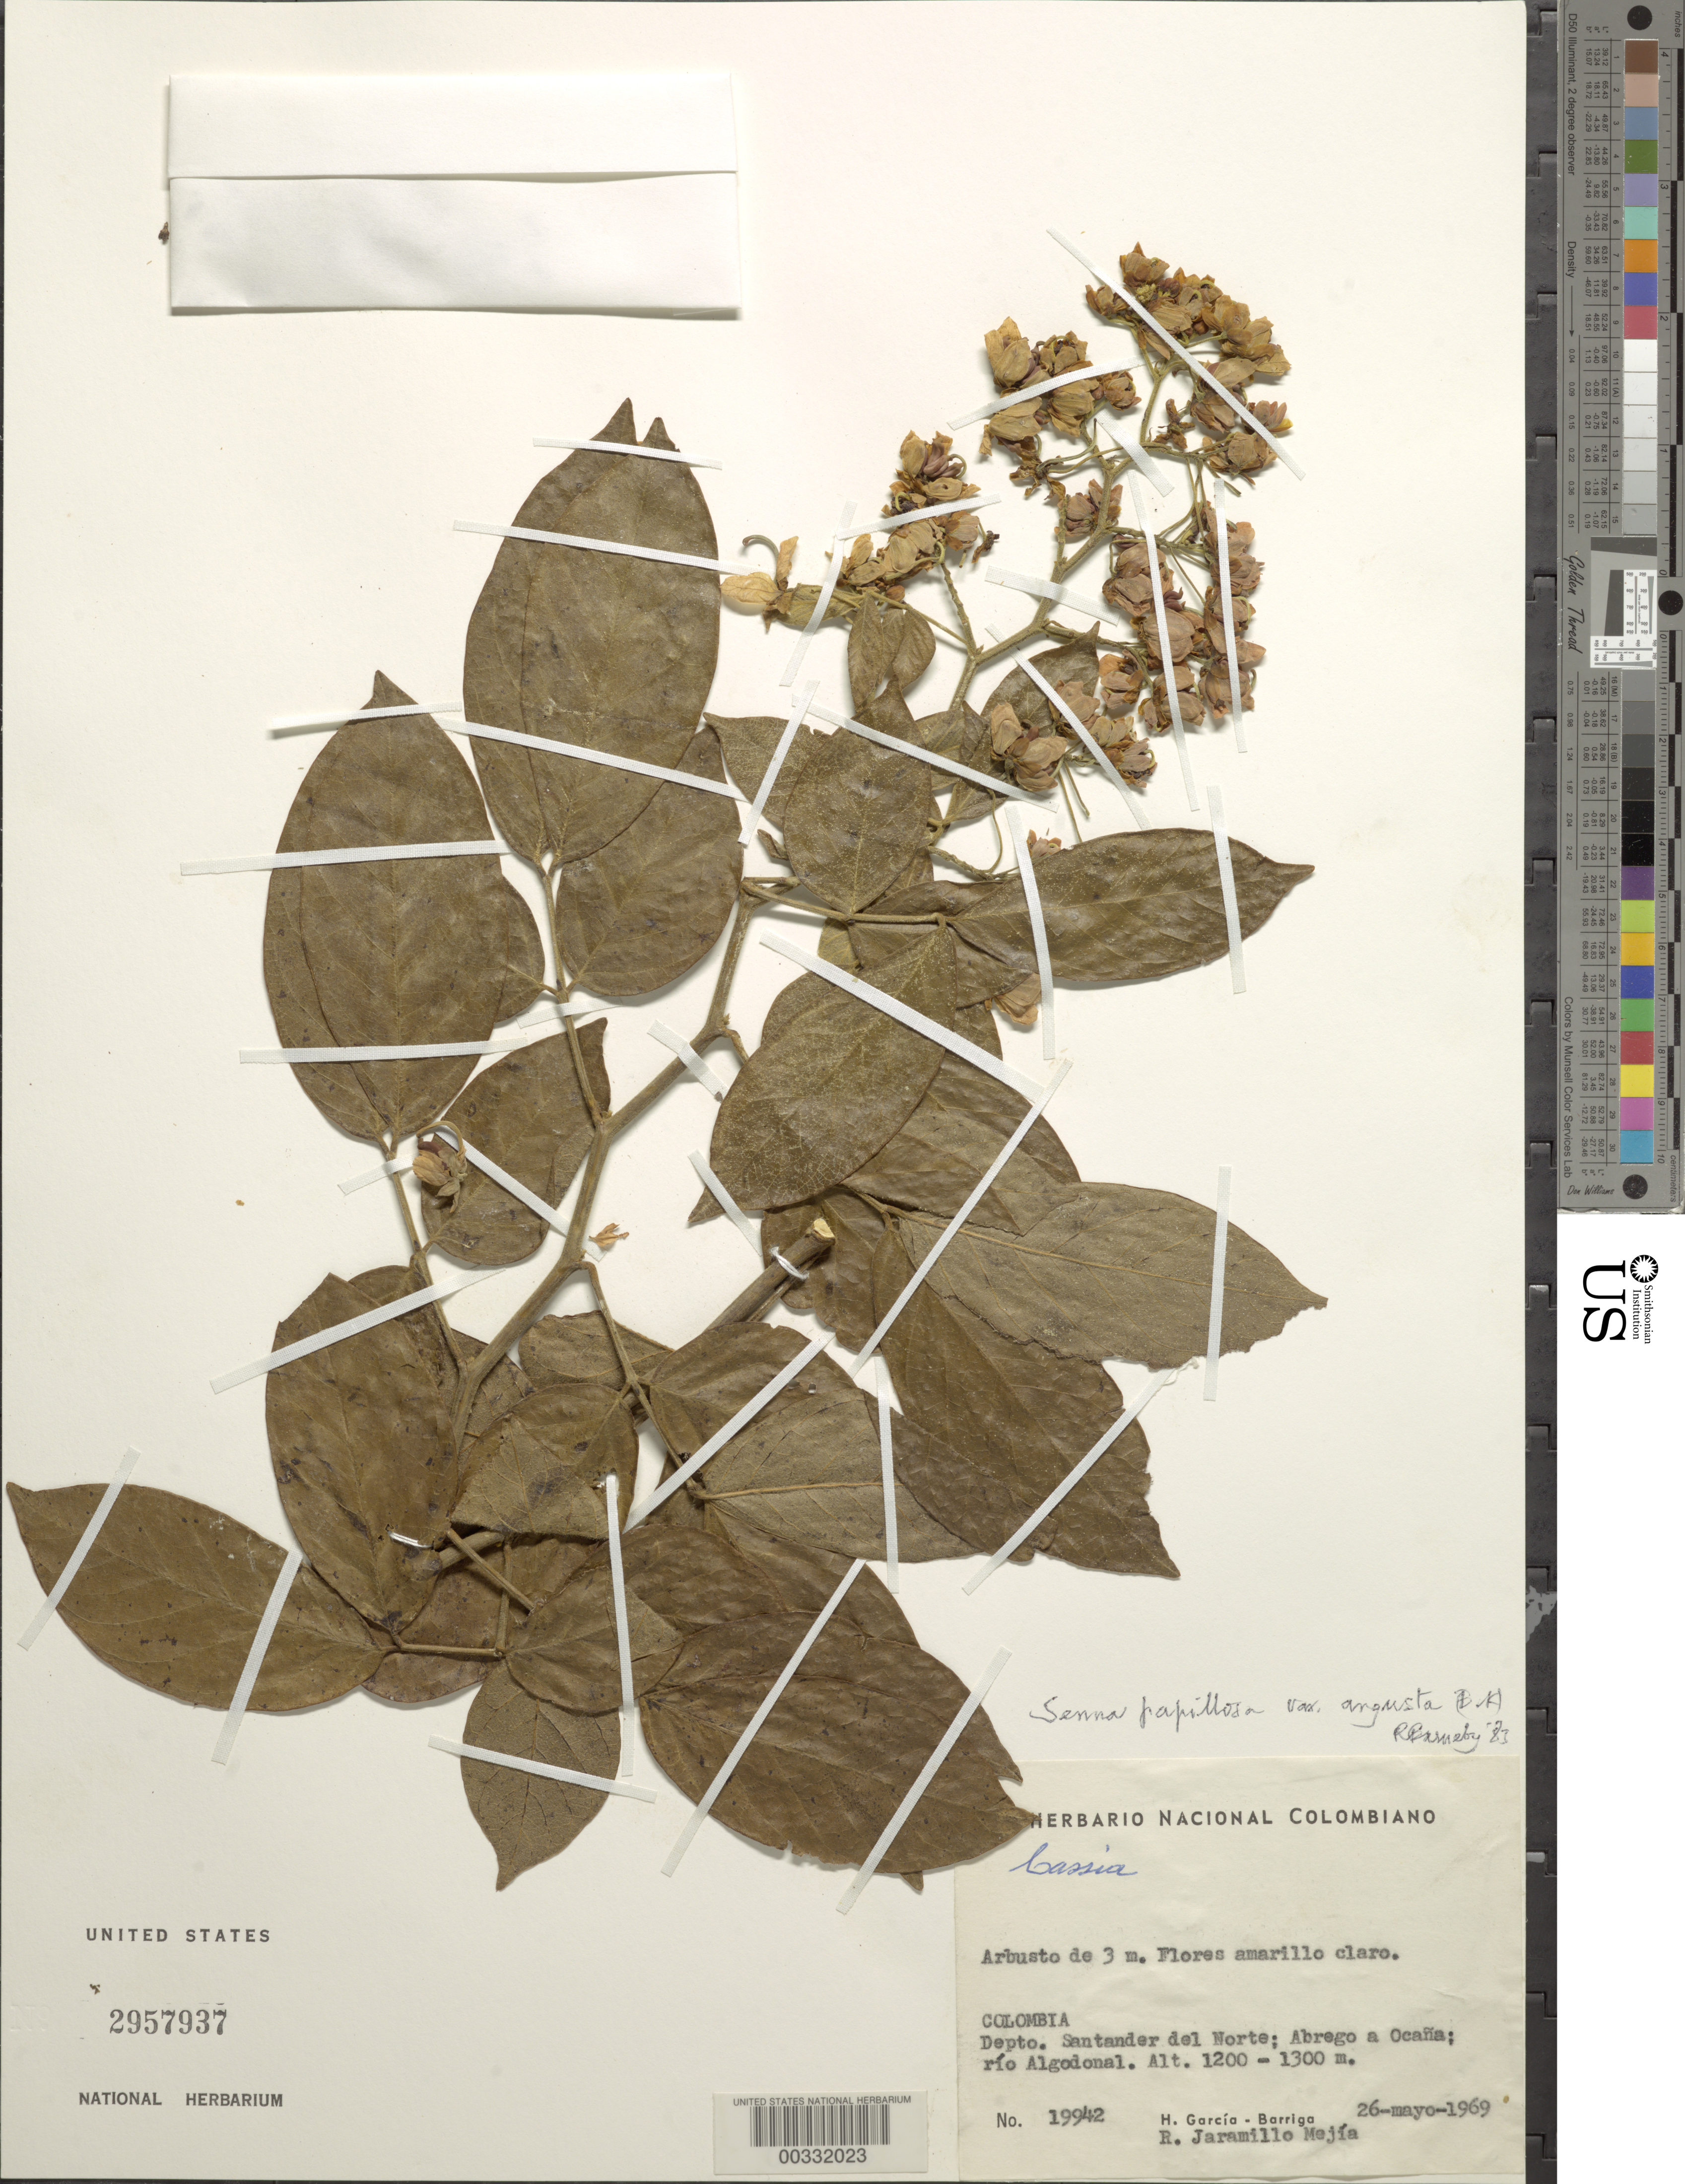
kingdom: Plantae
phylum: Tracheophyta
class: Magnoliopsida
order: Fabales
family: Fabaceae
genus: Senna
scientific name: Senna papillosa var. angusta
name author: (Britton & Killip) H.S. Irwin & Barneby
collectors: H. García Barriga & R. Jaramillo M.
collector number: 19942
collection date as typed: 26 May 1969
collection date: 1969-05-26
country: Colombia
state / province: Norte de Santander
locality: Abrego a Ocana; Rio Algodonal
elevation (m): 1200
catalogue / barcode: US 2957937